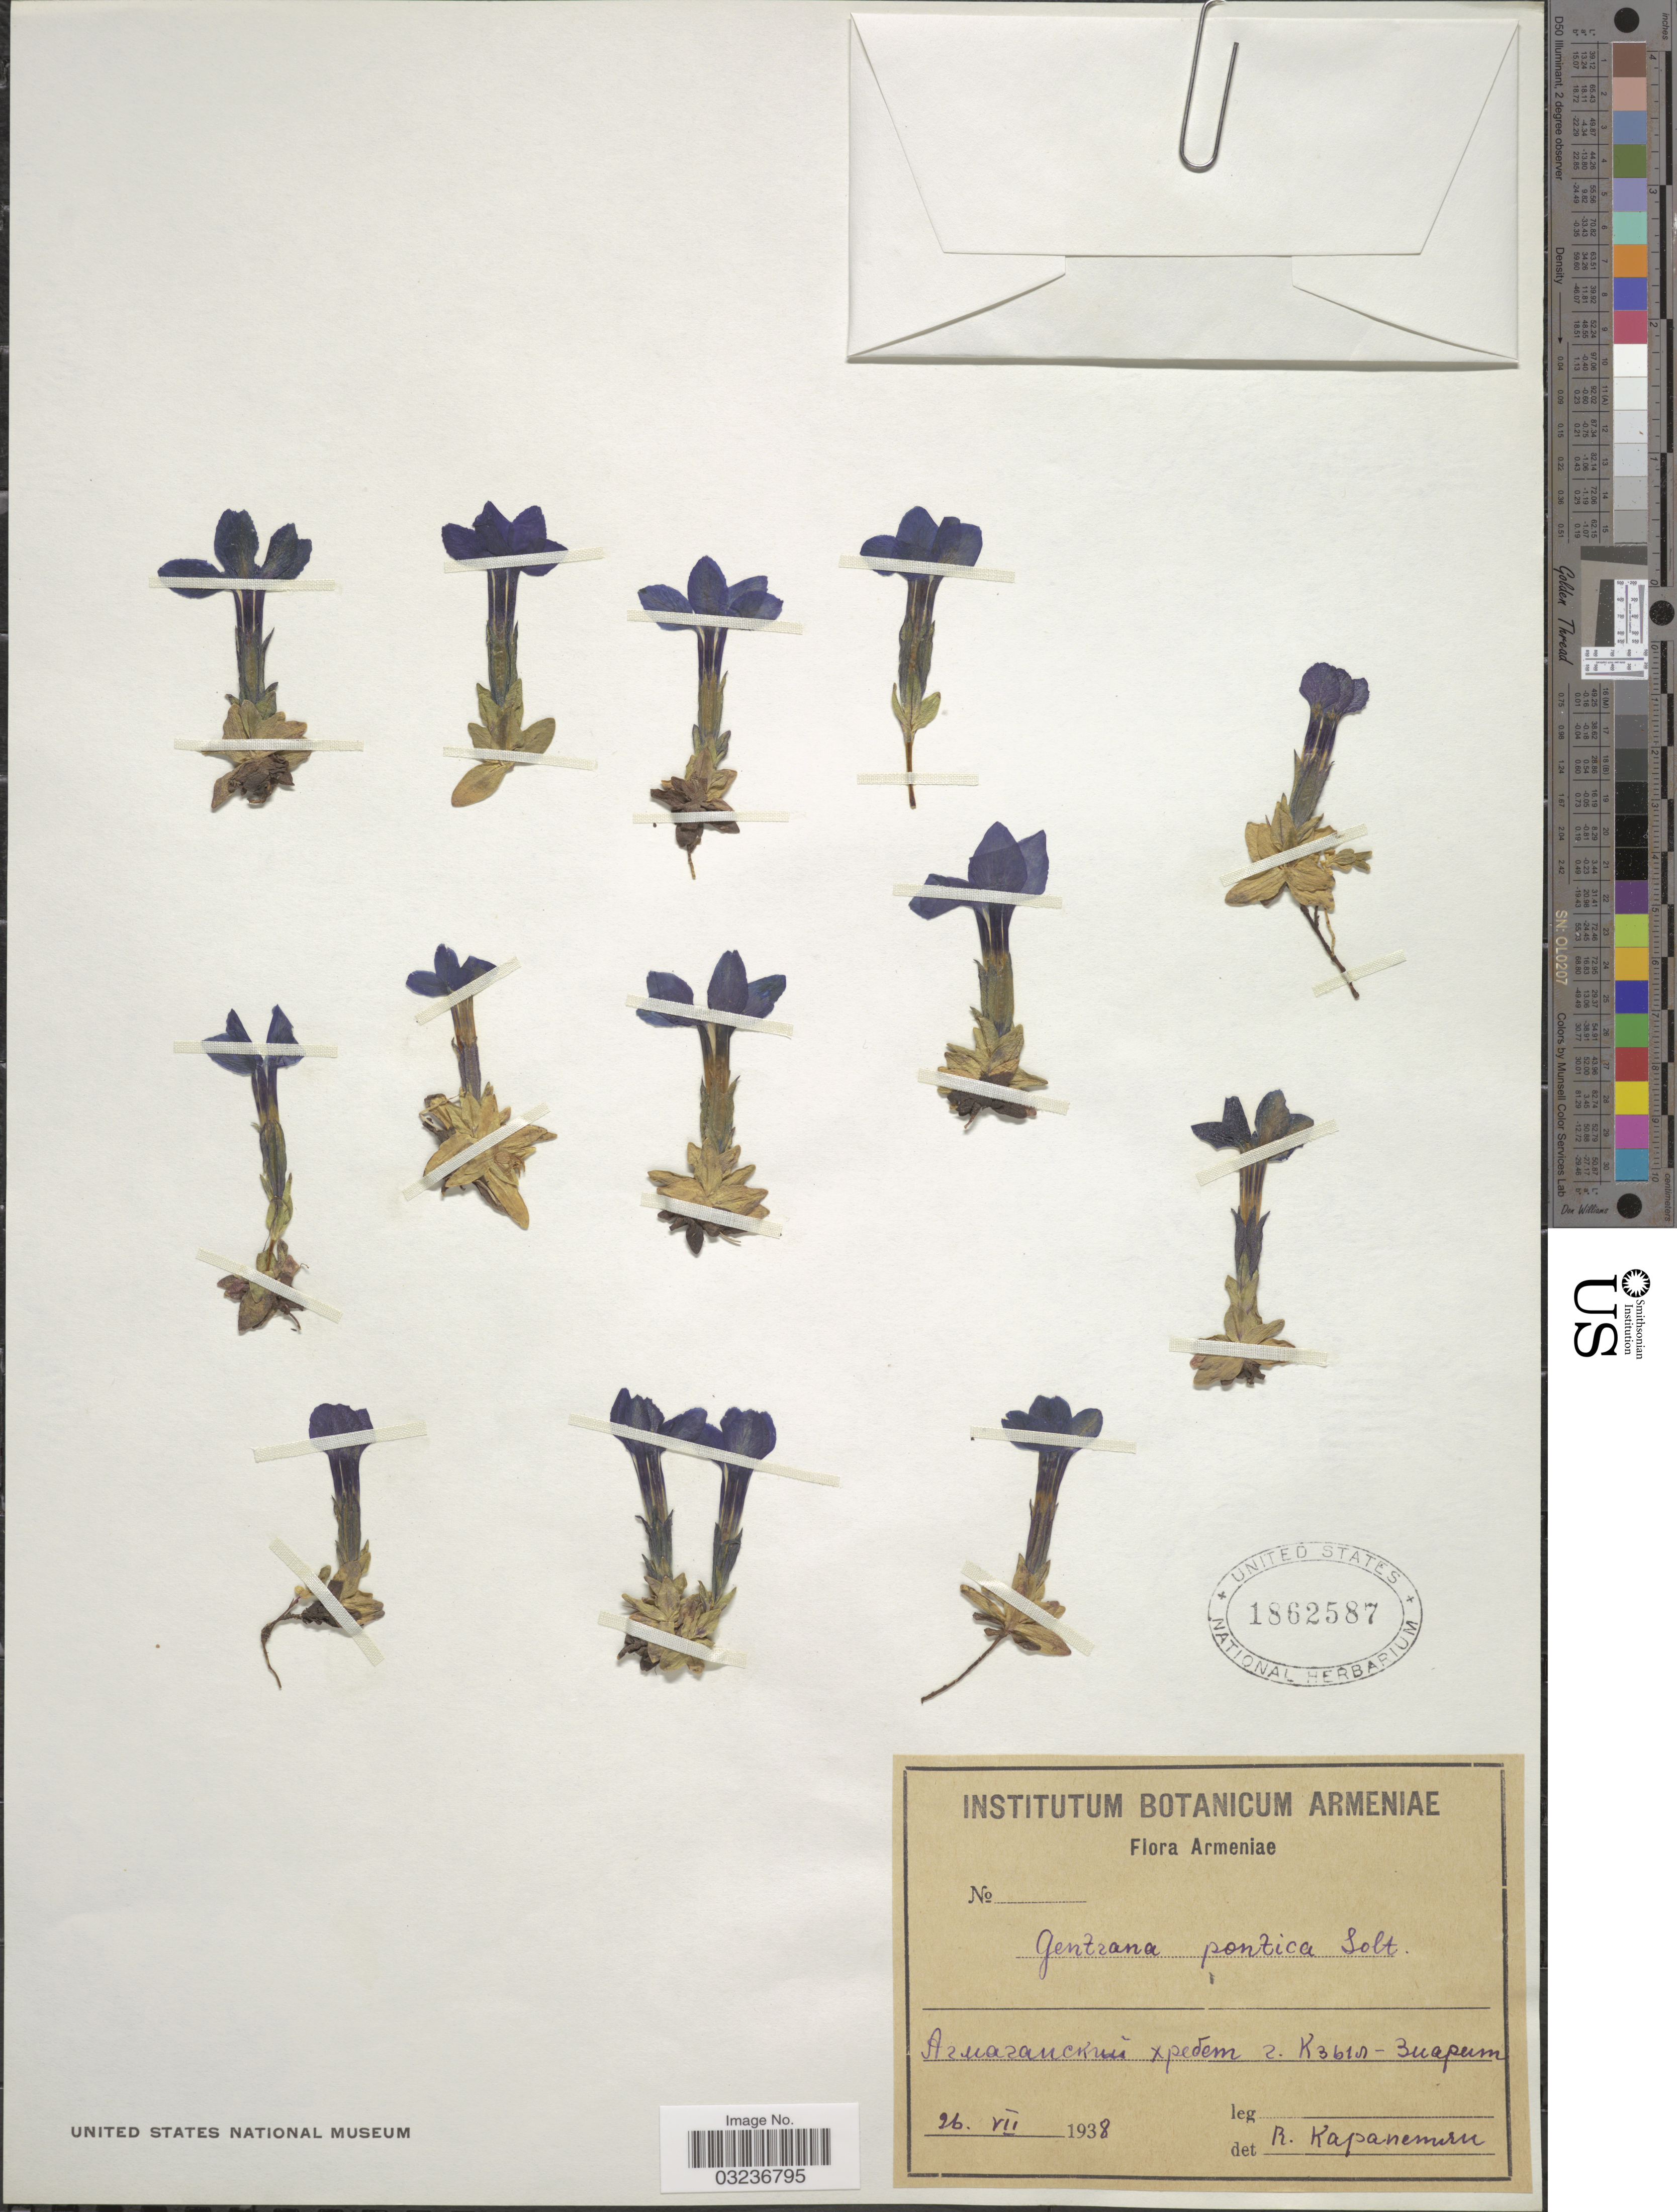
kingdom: Plantae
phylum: Tracheophyta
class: Magnoliopsida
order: Gentianales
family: Gentianaceae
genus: Gentiana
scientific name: Gentiana pontica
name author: Soltok.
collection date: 1938-07-26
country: Armenia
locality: Armeniae, X.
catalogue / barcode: US 1862587